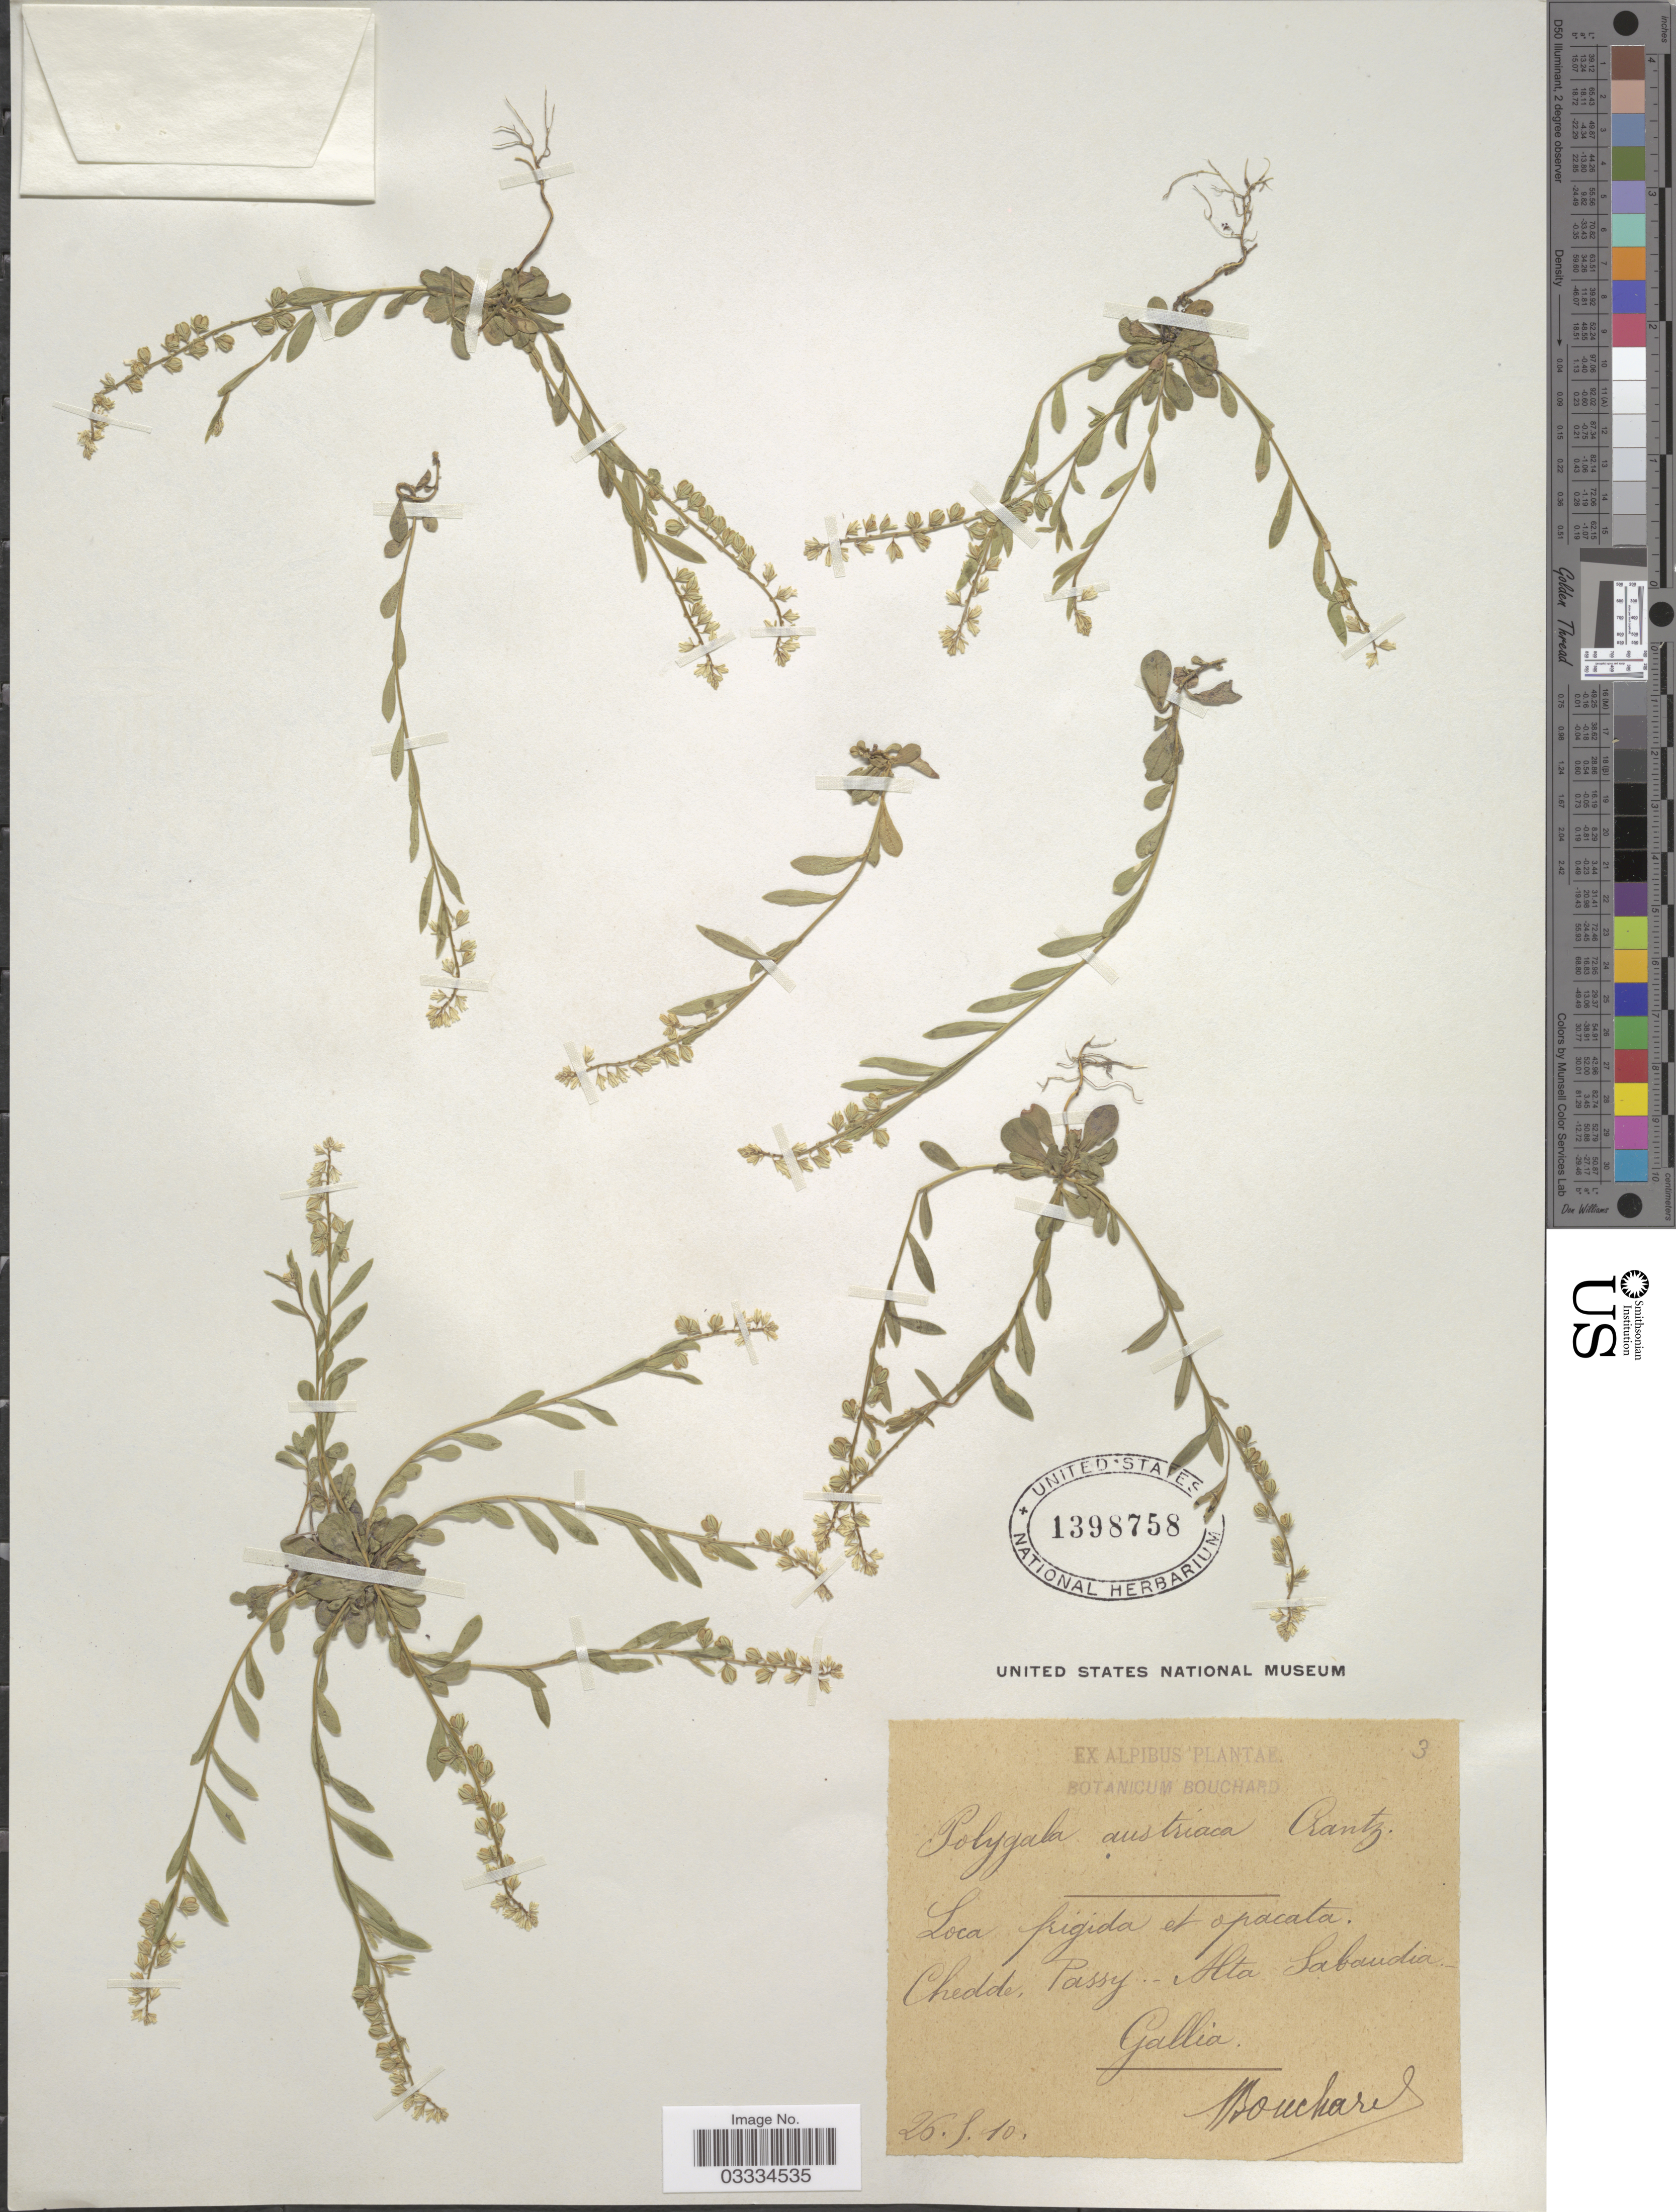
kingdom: Plantae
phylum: Tracheophyta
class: Magnoliopsida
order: Fabales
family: Polygalaceae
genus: Polygala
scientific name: Polygala austriaca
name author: Crantz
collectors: -. Bouchard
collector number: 3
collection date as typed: Transcribed d/m/y: 26/5/10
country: France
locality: Frigida et spacata. Chedde. Passy. Alta Sabaudia. Gallia.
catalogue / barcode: US 1398758